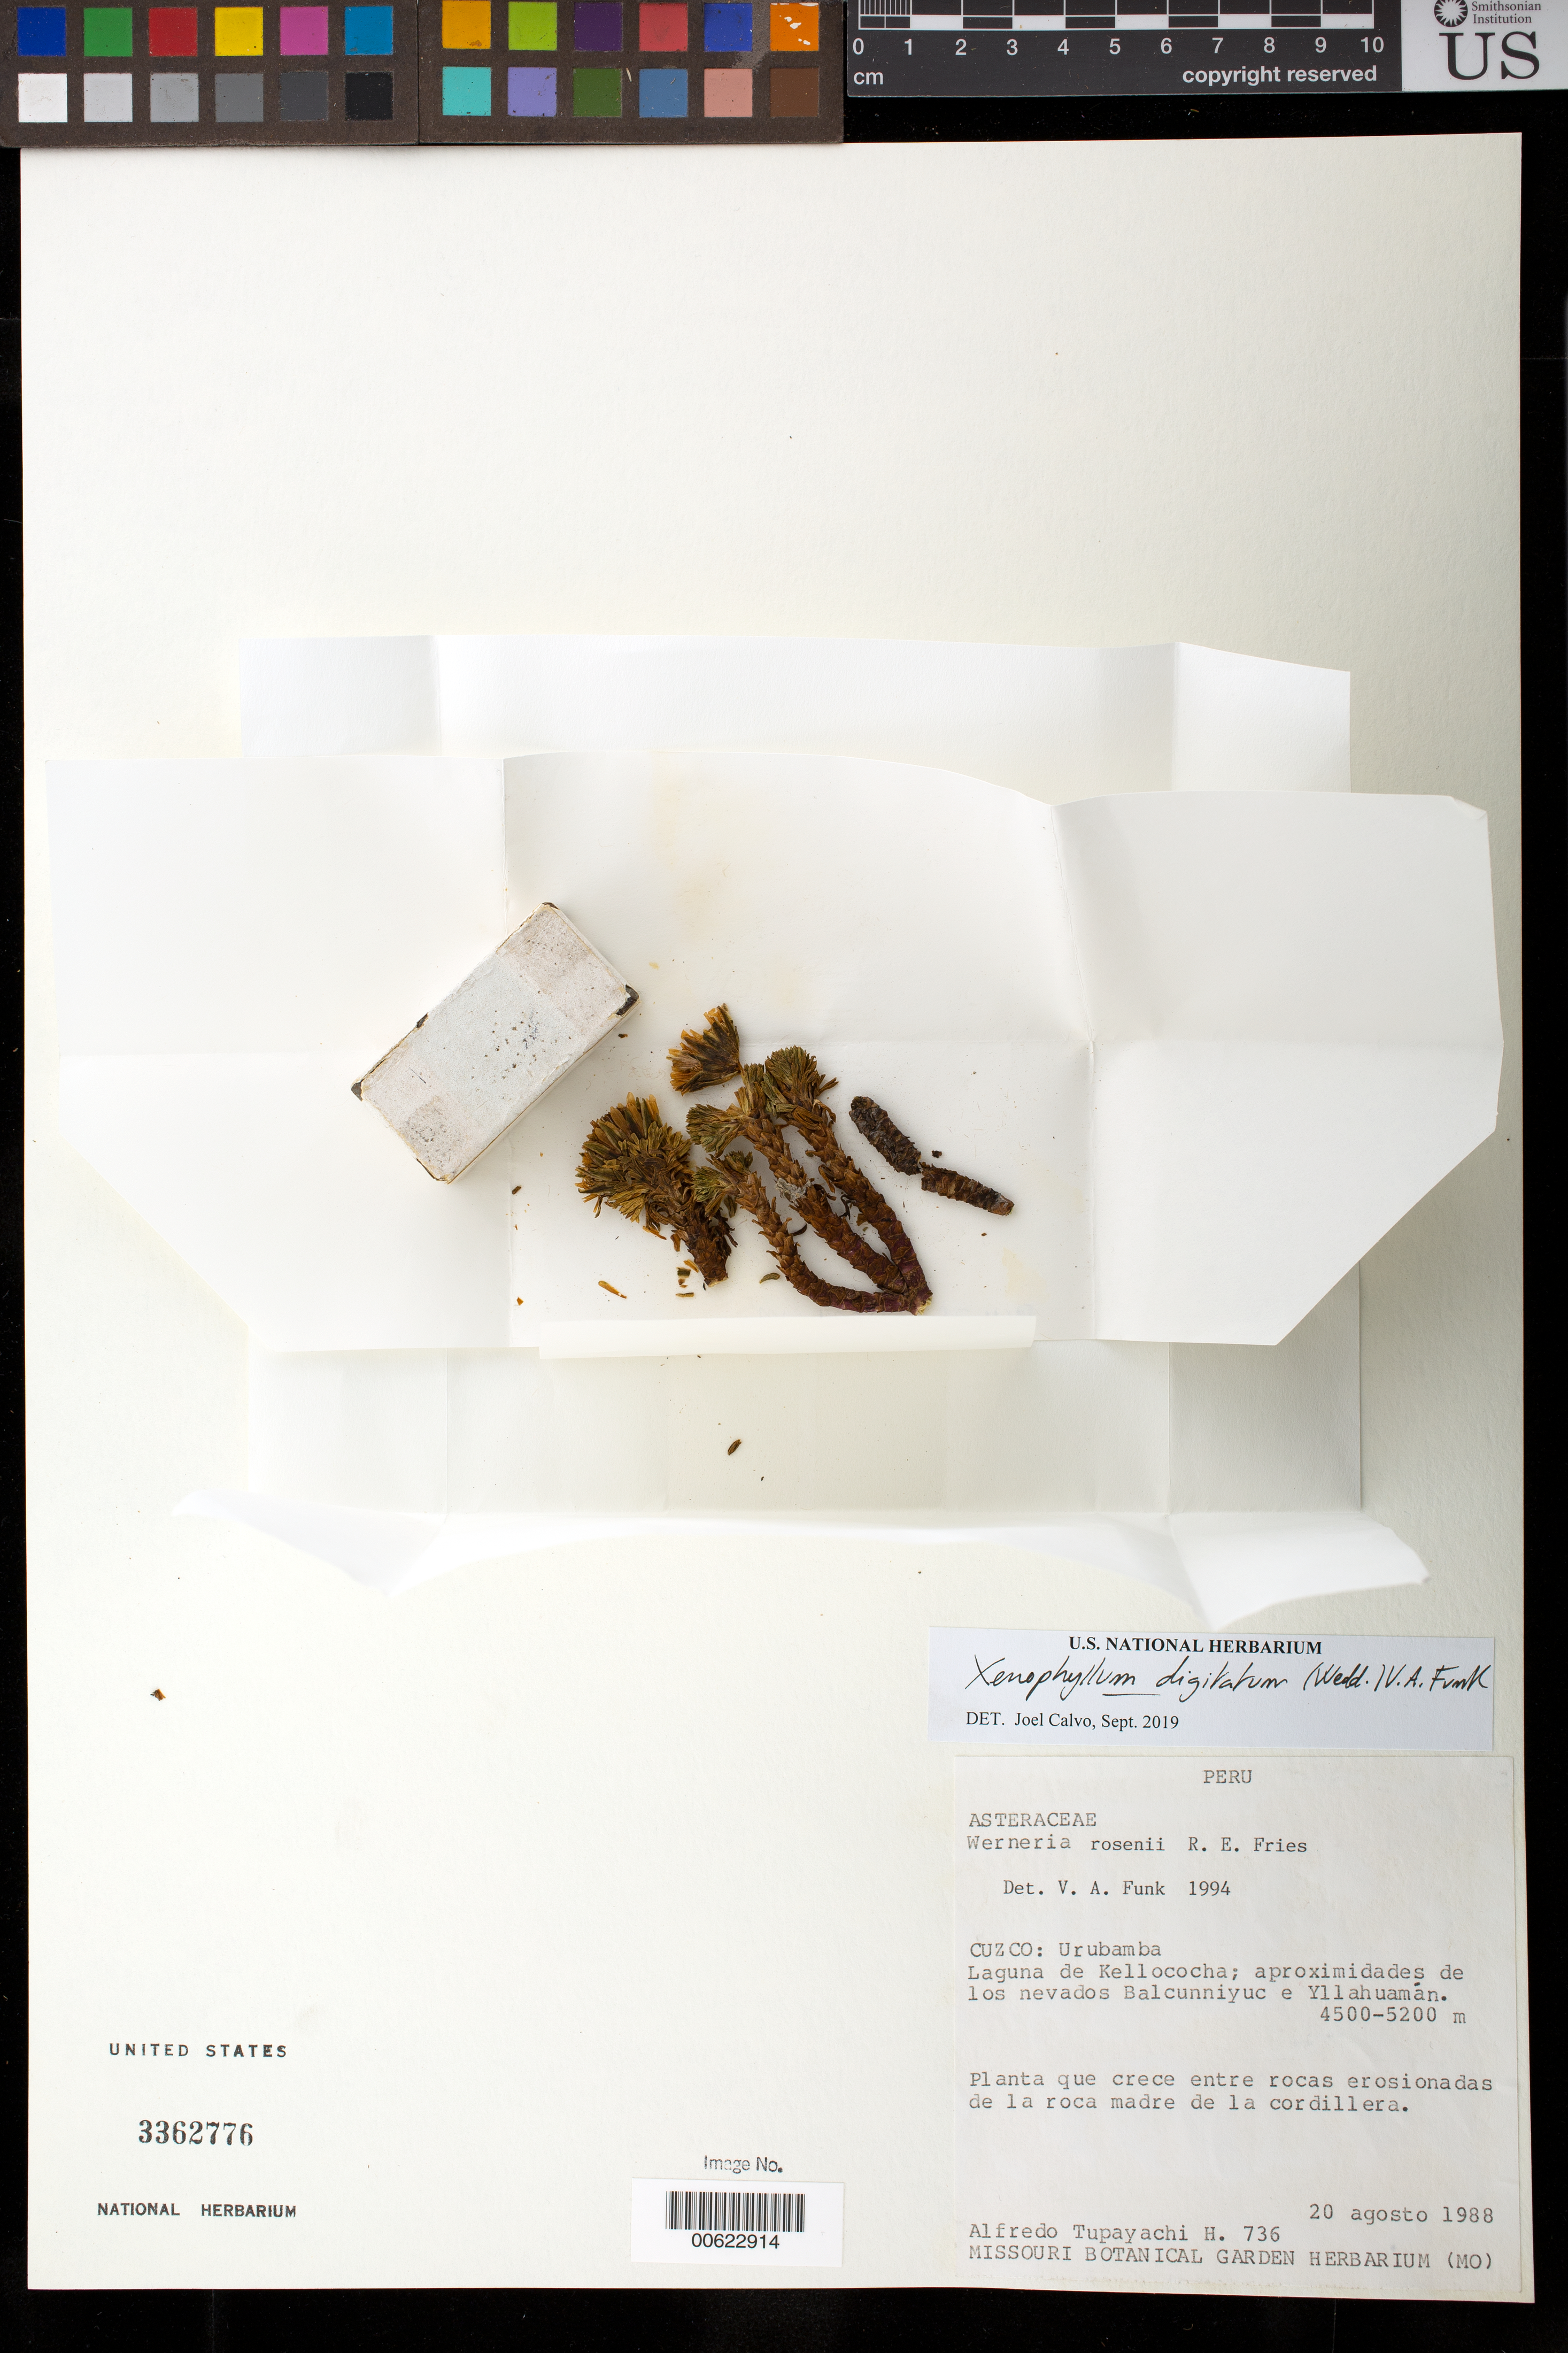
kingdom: Plantae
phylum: Tracheophyta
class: Magnoliopsida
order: Asterales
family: Asteraceae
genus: Xenophyllum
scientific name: Xenophyllum digitatum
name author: (Wedd.) V.A. Funk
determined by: Calvo, Joel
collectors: A. Tupayachi H.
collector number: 736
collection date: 1988-08-20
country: Peru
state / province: Cusco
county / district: Urubamba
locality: Urubamba, Laguna de Kellococha, aprox. de los nevados Balcunniyuc e Yllahuamán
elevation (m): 4500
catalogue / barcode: US 3362776